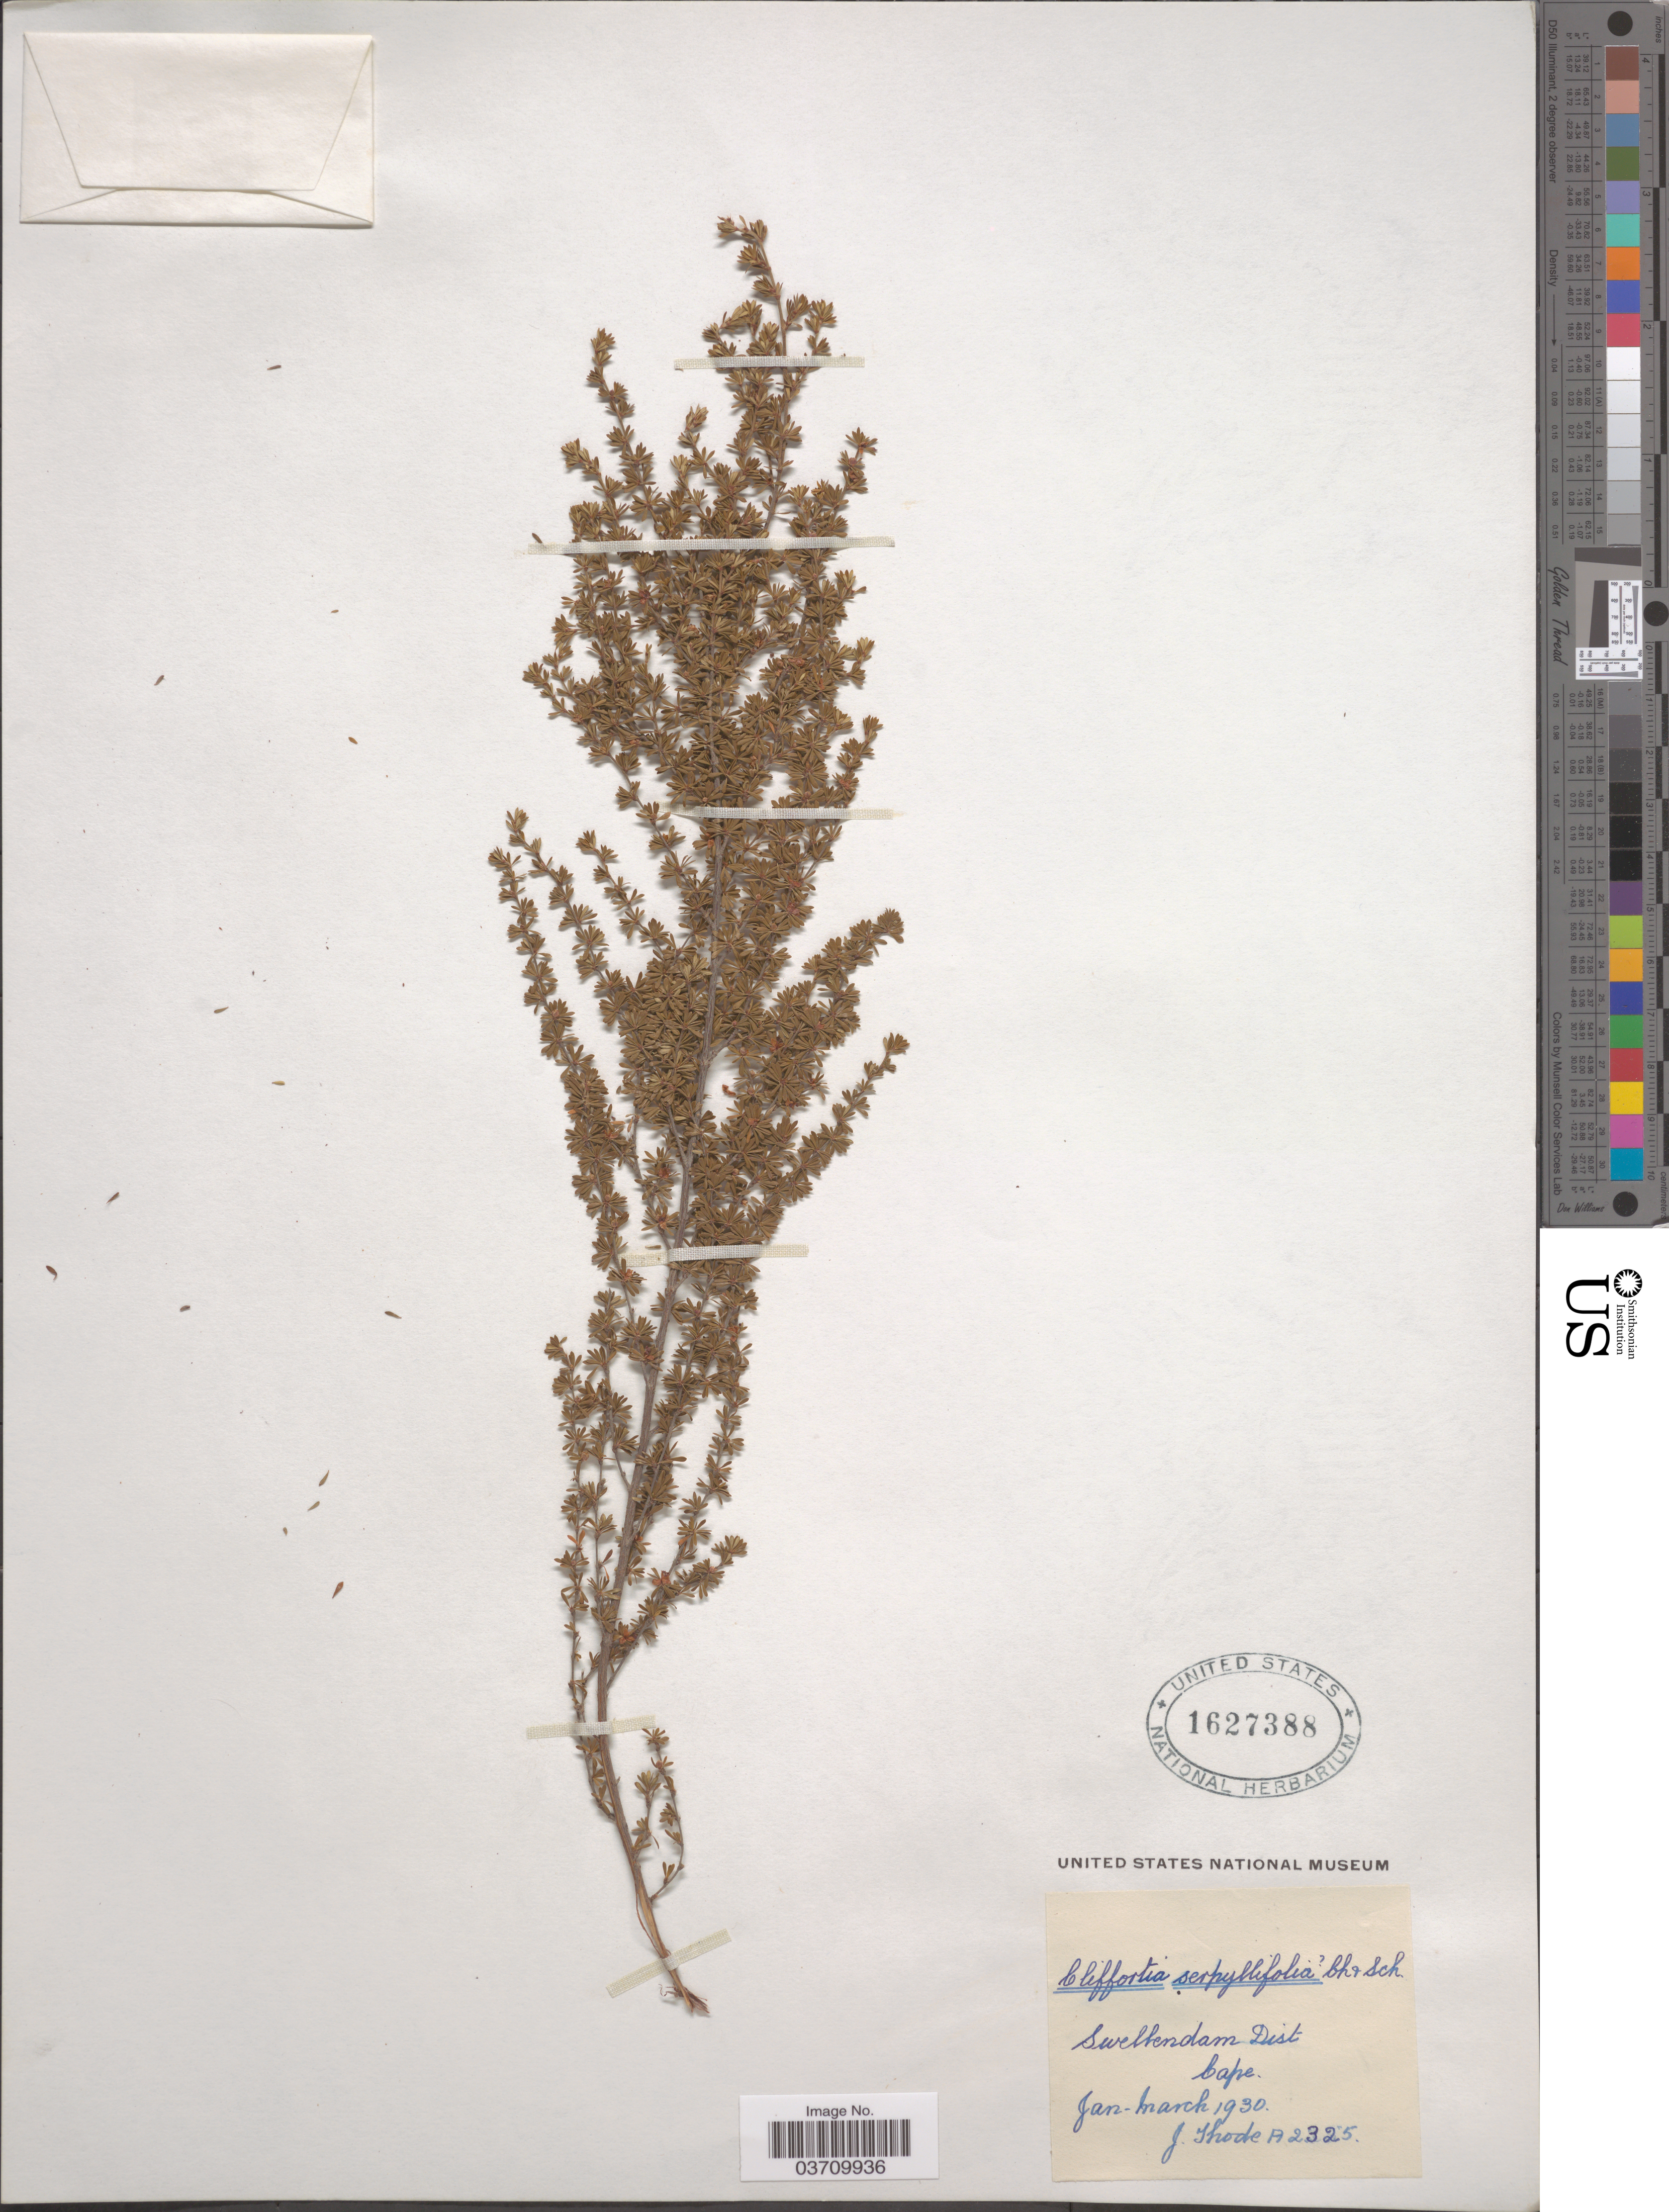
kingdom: Plantae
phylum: Tracheophyta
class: Magnoliopsida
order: Rosales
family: Rosaceae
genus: Cliffortia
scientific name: Cliffortia serpyllifolia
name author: Cham. & Schltdl.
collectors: J. Thode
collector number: A? 2325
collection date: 1930-01/1930-03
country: South Africa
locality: Swellendam Dist. Cape.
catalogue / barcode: US 1627388